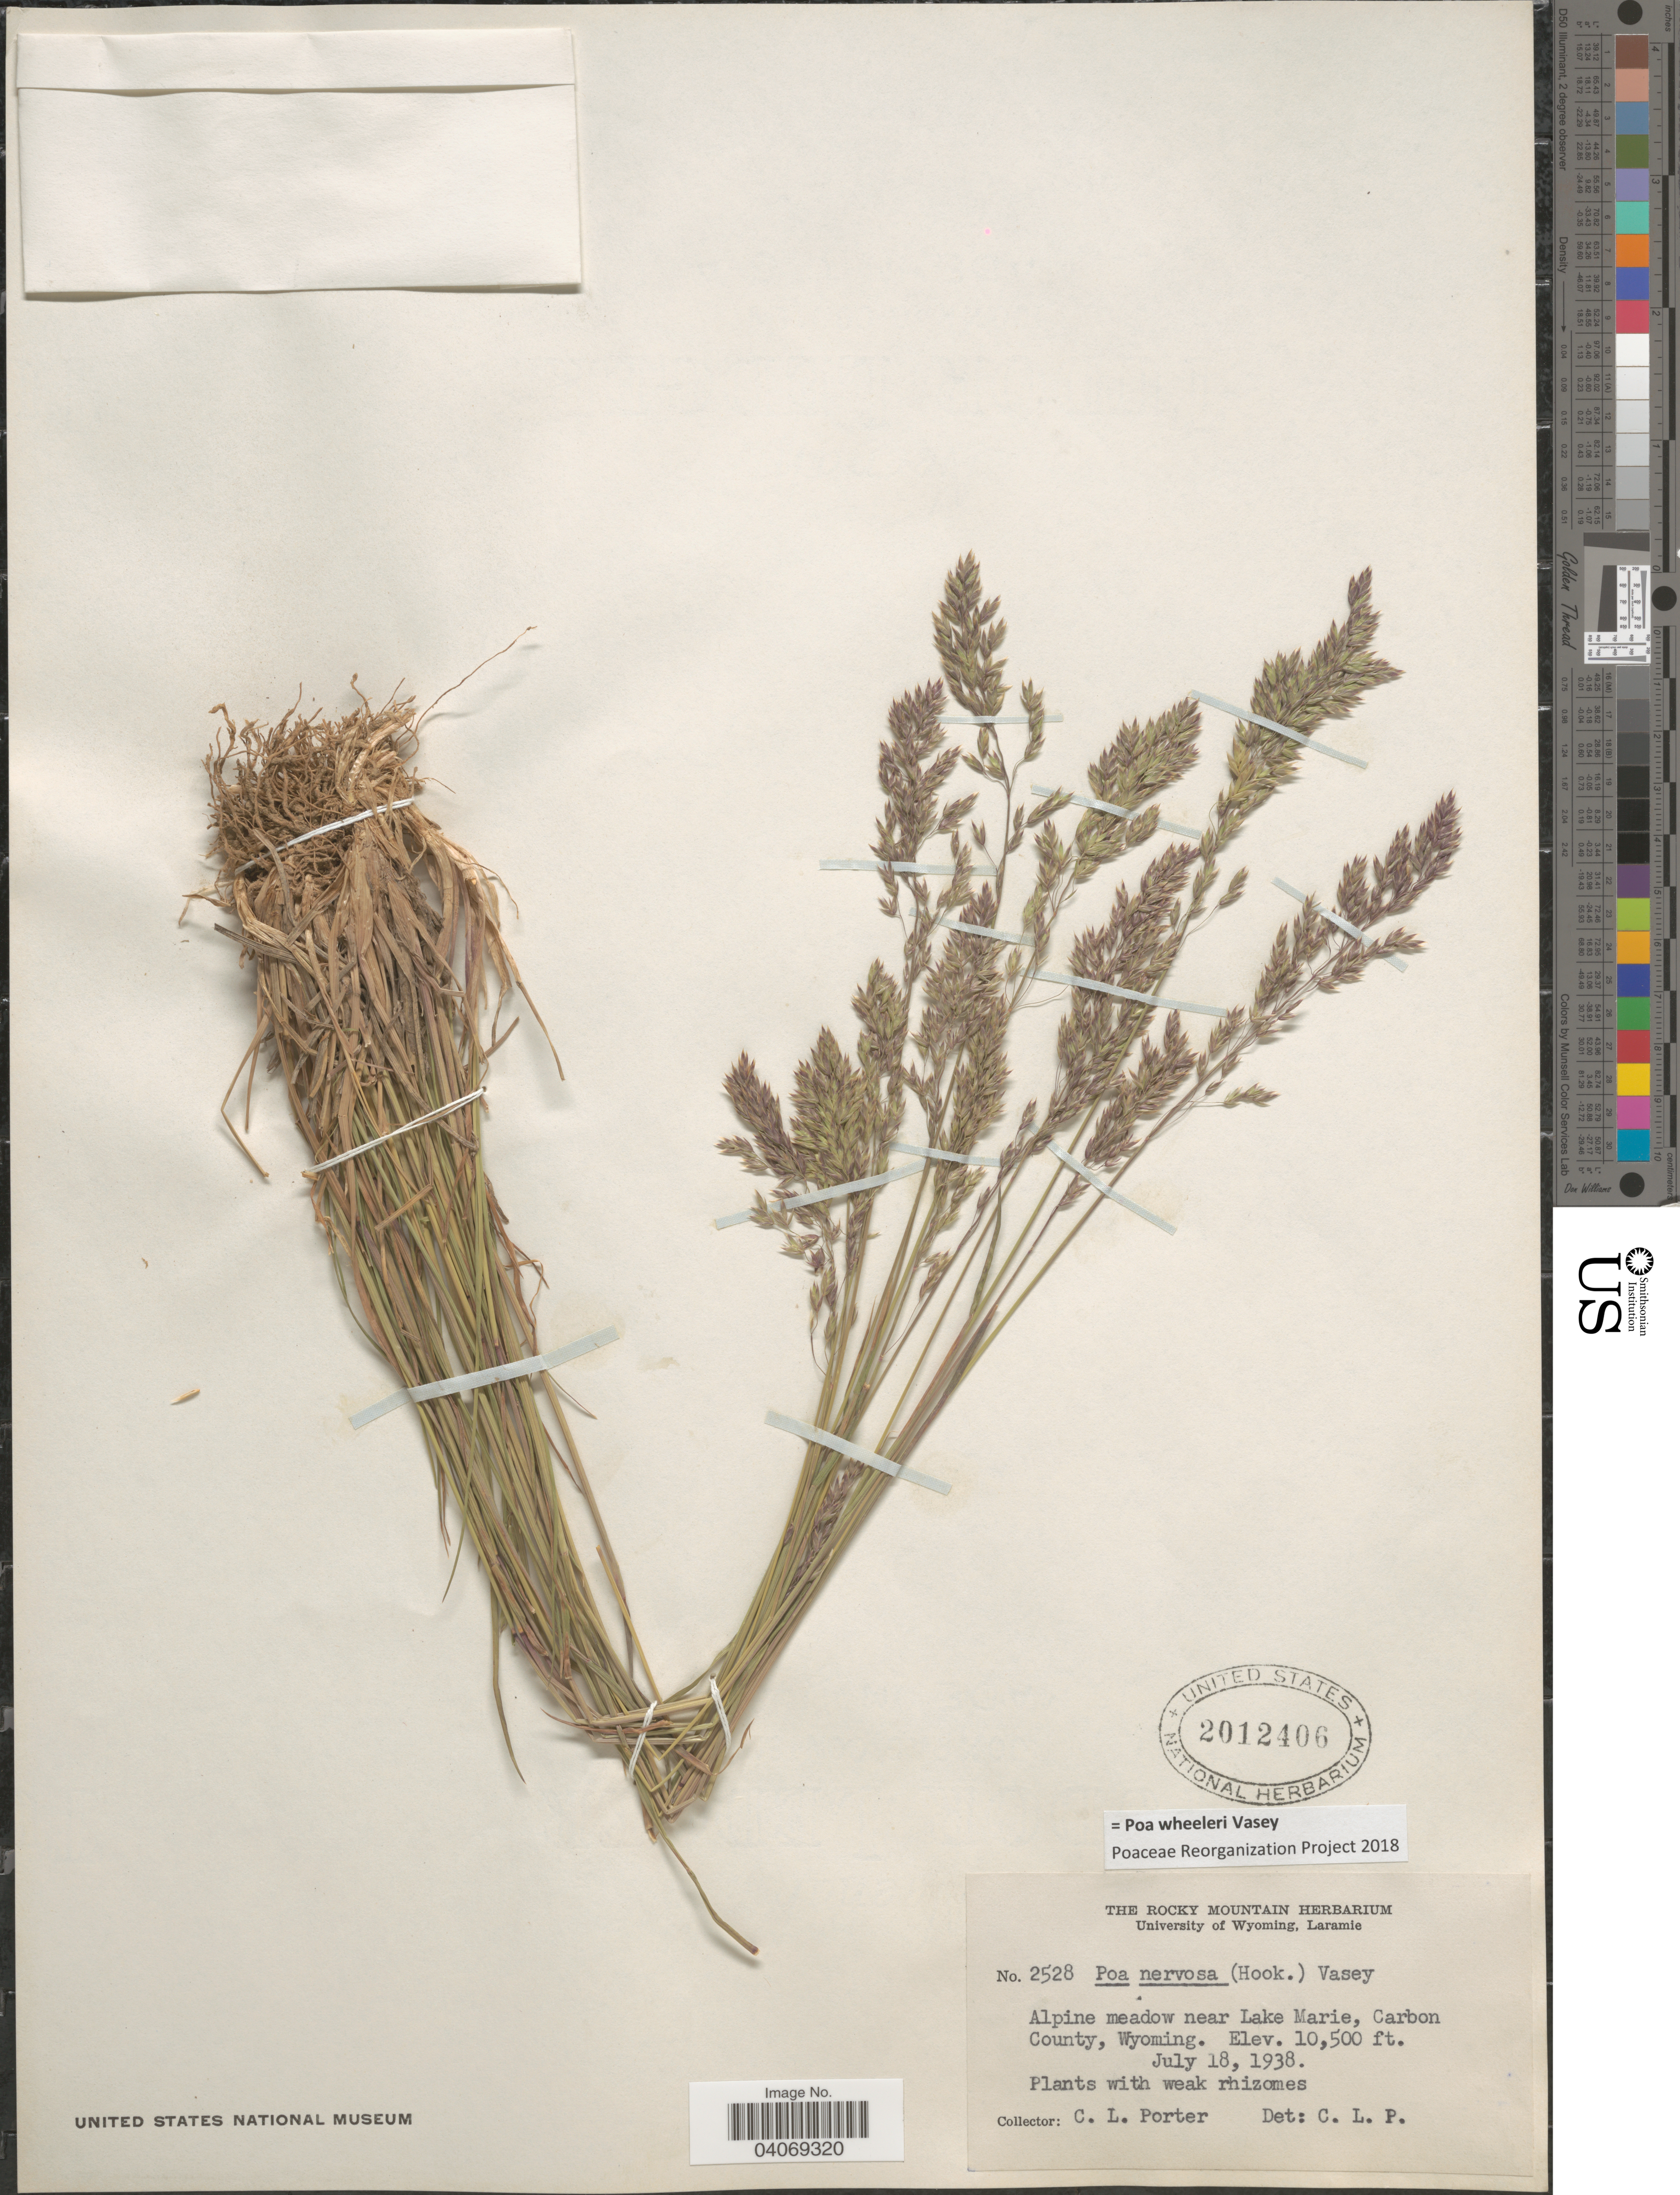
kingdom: Plantae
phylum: Tracheophyta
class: Liliopsida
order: Poales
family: Poaceae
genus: Poa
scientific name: Poa wheeleri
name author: Vasey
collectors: C. L. Porter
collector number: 2528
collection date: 1938-07-18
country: United States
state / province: Wyoming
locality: Alpine meadow near Lake Marie, Carbon County.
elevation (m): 3200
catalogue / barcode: US 2012406